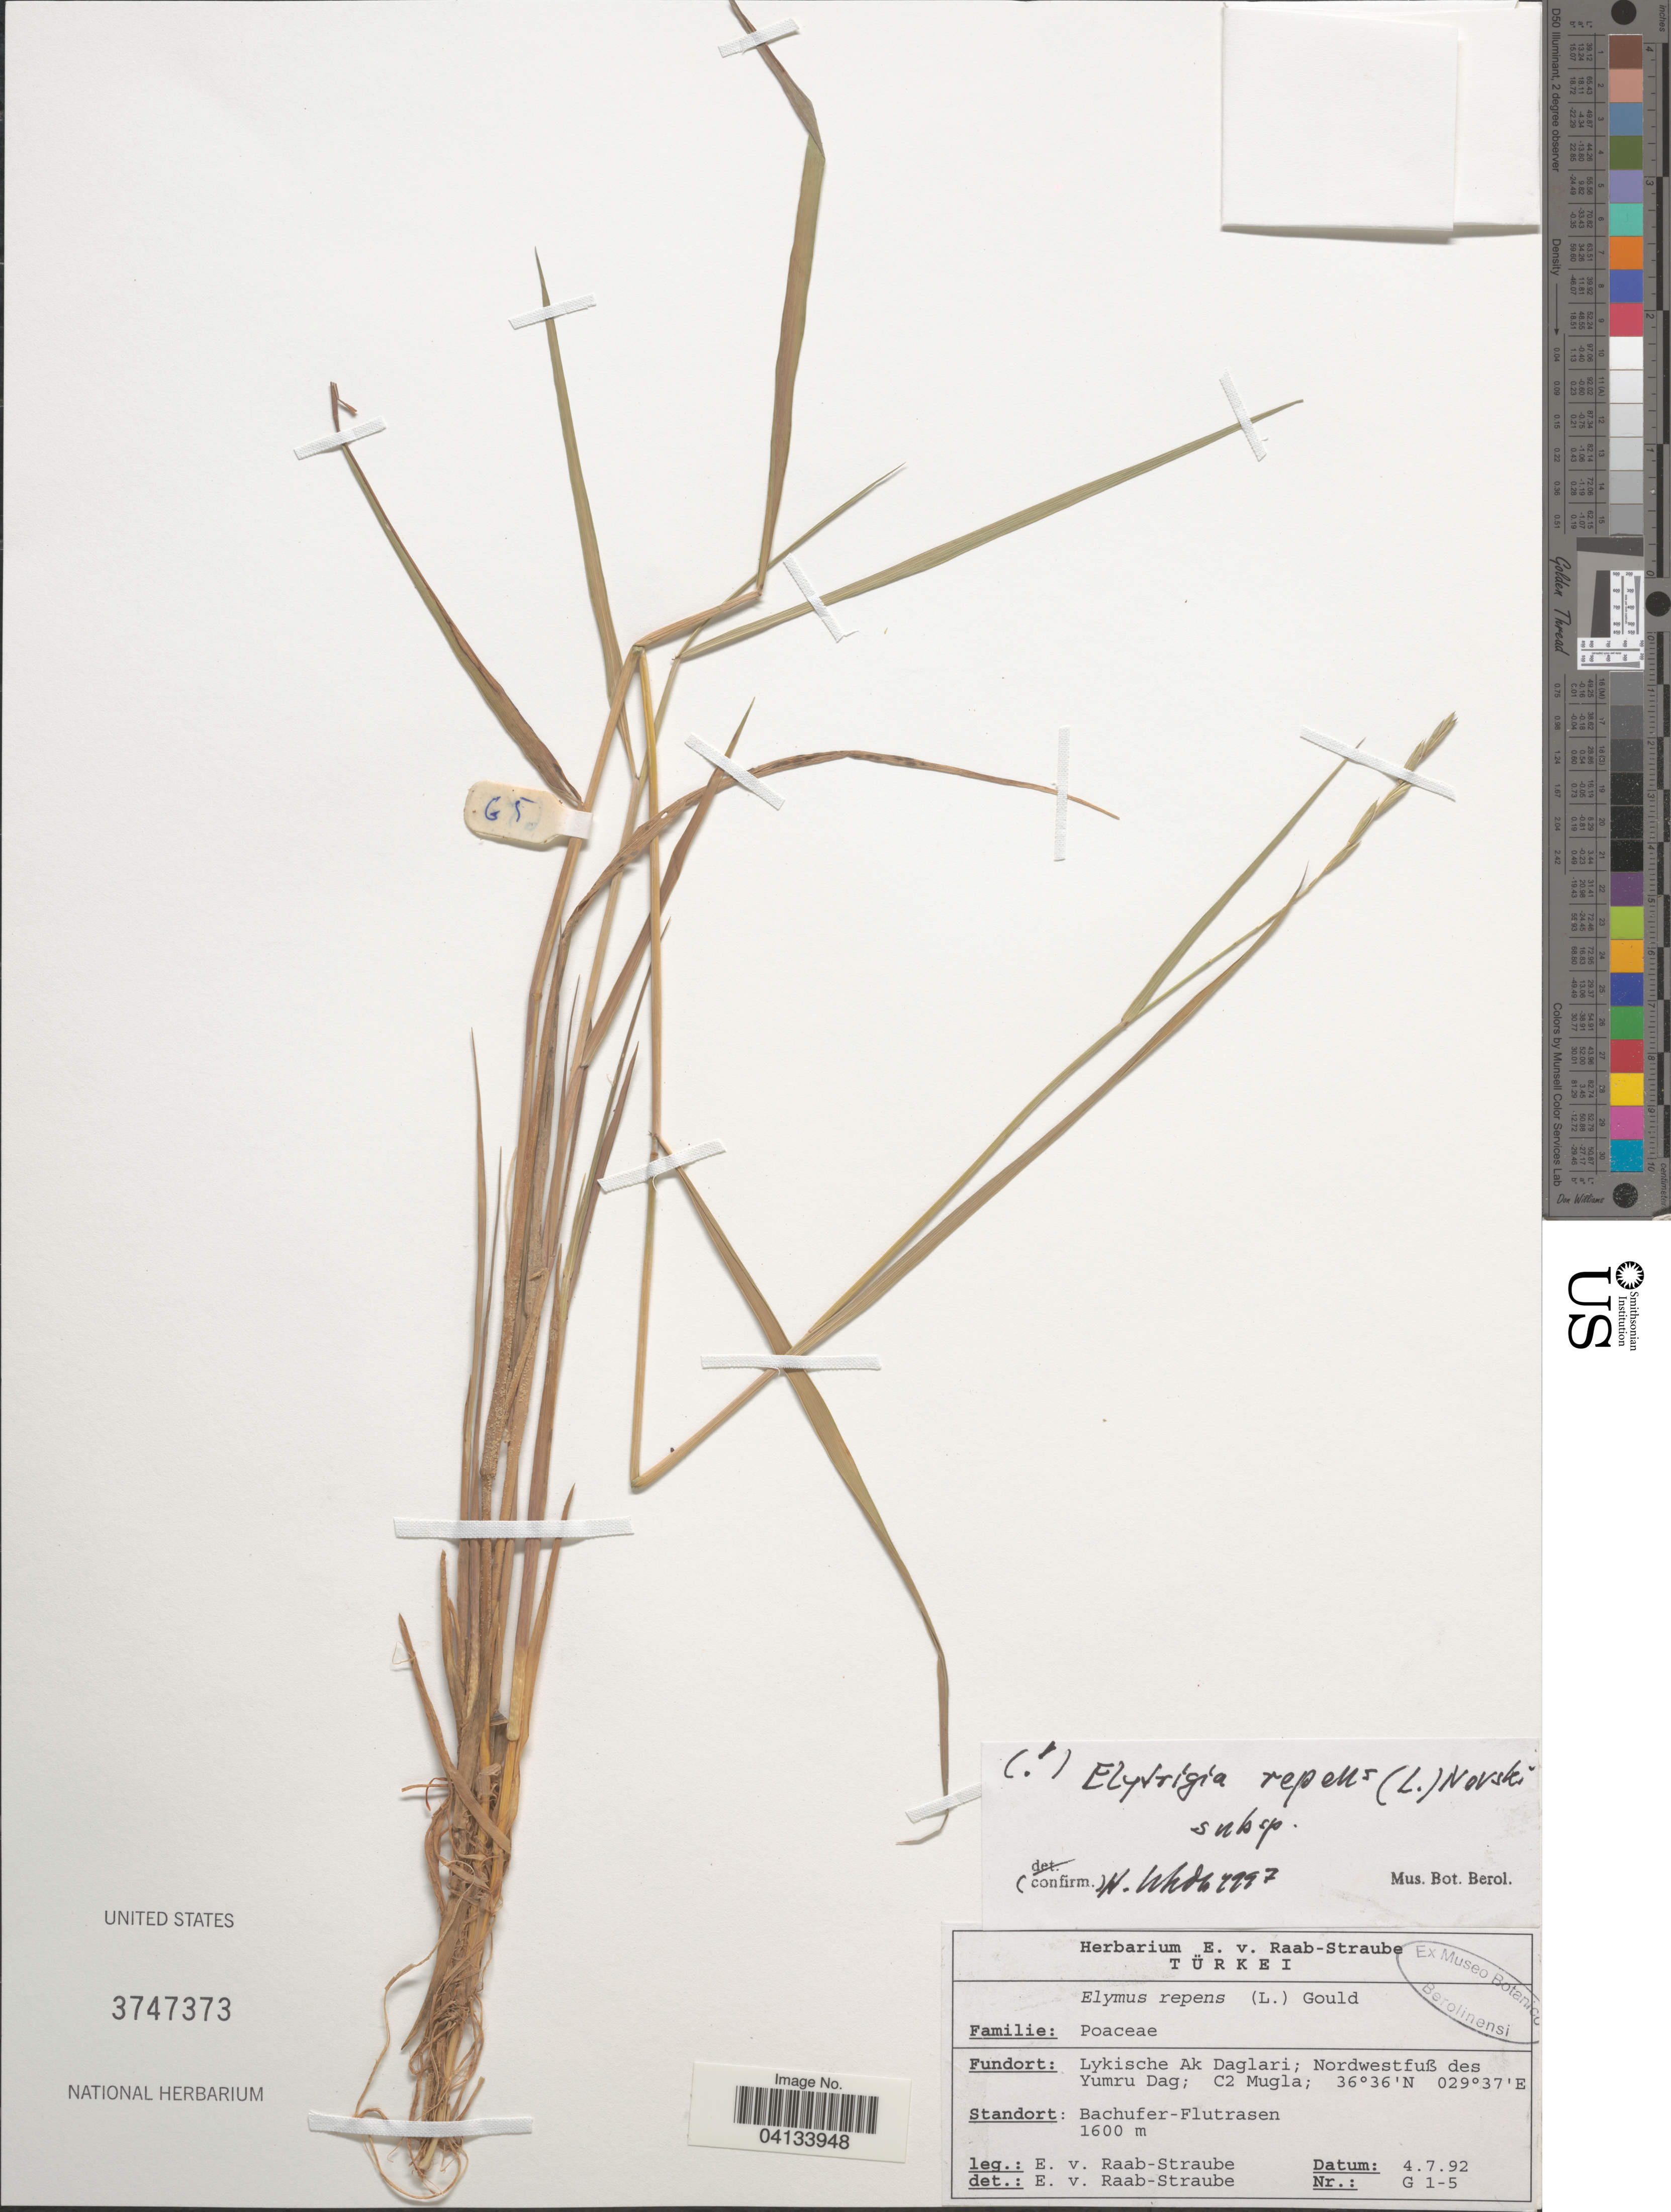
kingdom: Plantae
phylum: Tracheophyta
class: Liliopsida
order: Poales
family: Poaceae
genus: Elytrigia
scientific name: Elytrigia repens subsp. indet.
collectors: E. Raab-Straube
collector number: G1-5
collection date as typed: Transcribed d/m/y: 4/7/92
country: Turkey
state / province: Mugla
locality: Lykische Ak Daglari; Nordwestfuß des Yumru Dag; C2 Mugla.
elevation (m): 1600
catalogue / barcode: US 3747373